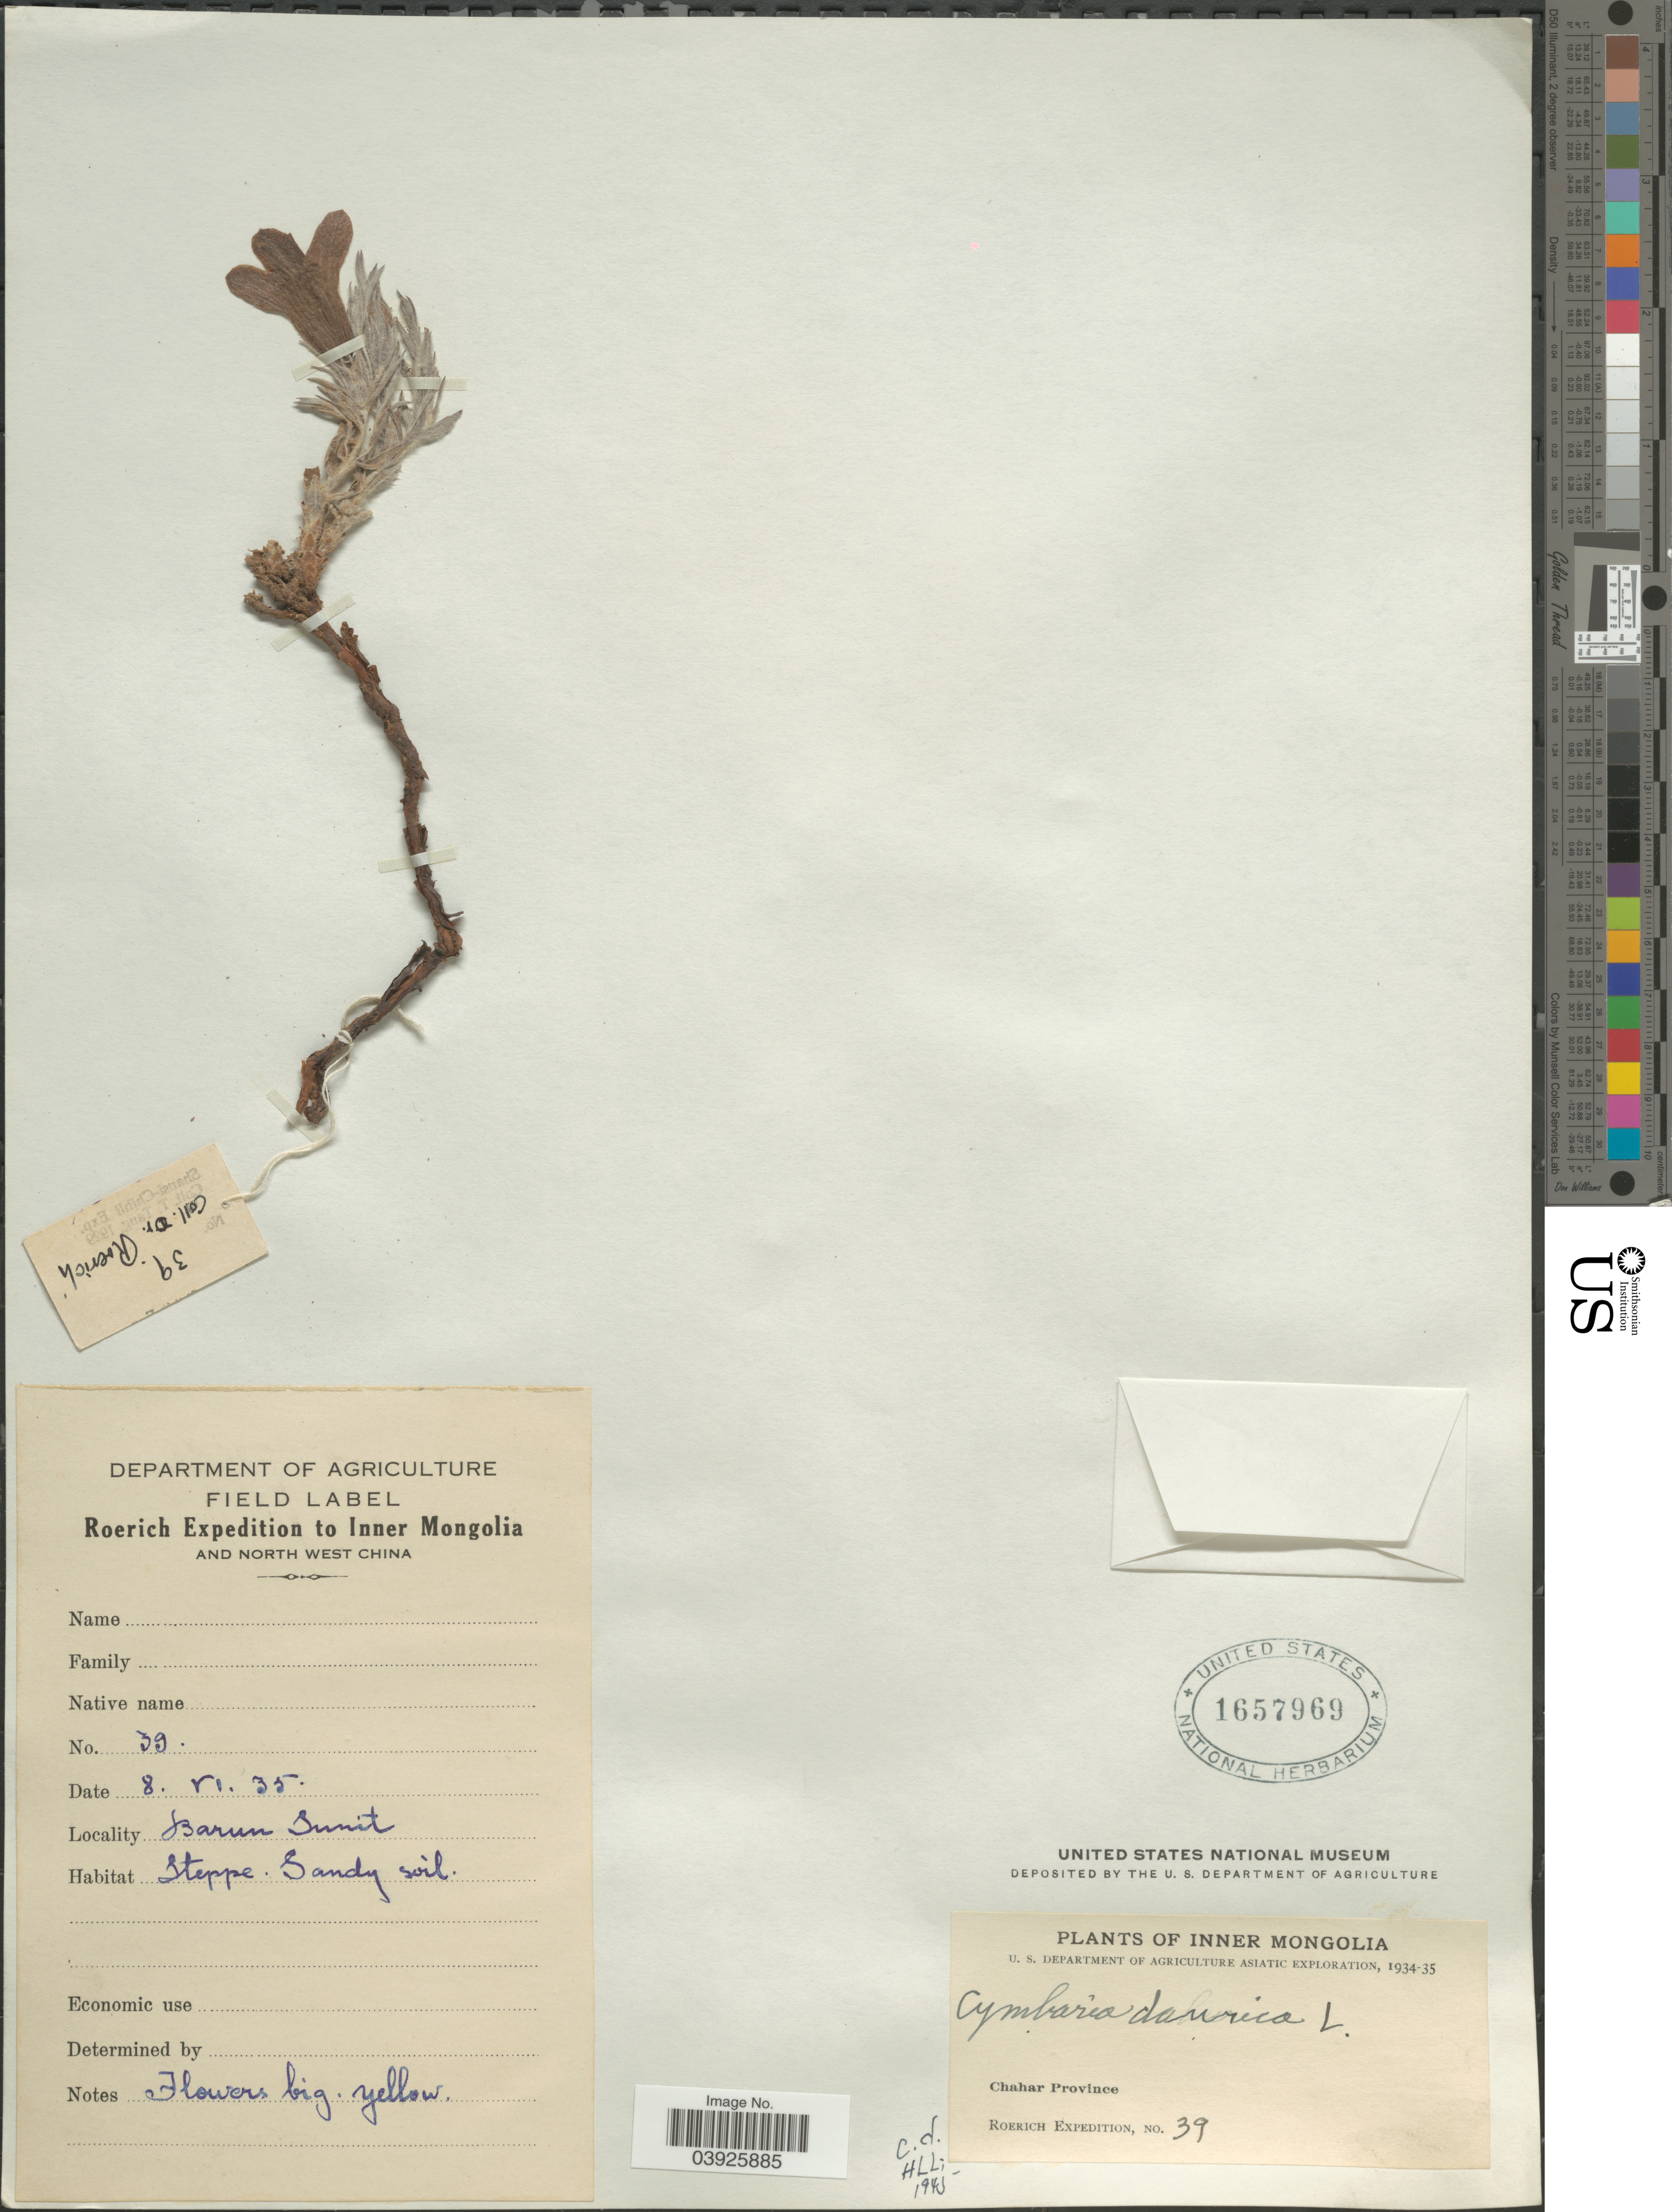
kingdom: Plantae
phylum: Tracheophyta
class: Magnoliopsida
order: Lamiales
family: Orobanchaceae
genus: Cymbaria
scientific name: Cymbaria daurica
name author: L.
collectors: Roerich Expedition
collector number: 39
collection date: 1935-06-08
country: China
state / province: Nei Monggol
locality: Inner Mongolia and North West China. Barun Sunit. Chahar Province.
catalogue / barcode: US 1657969